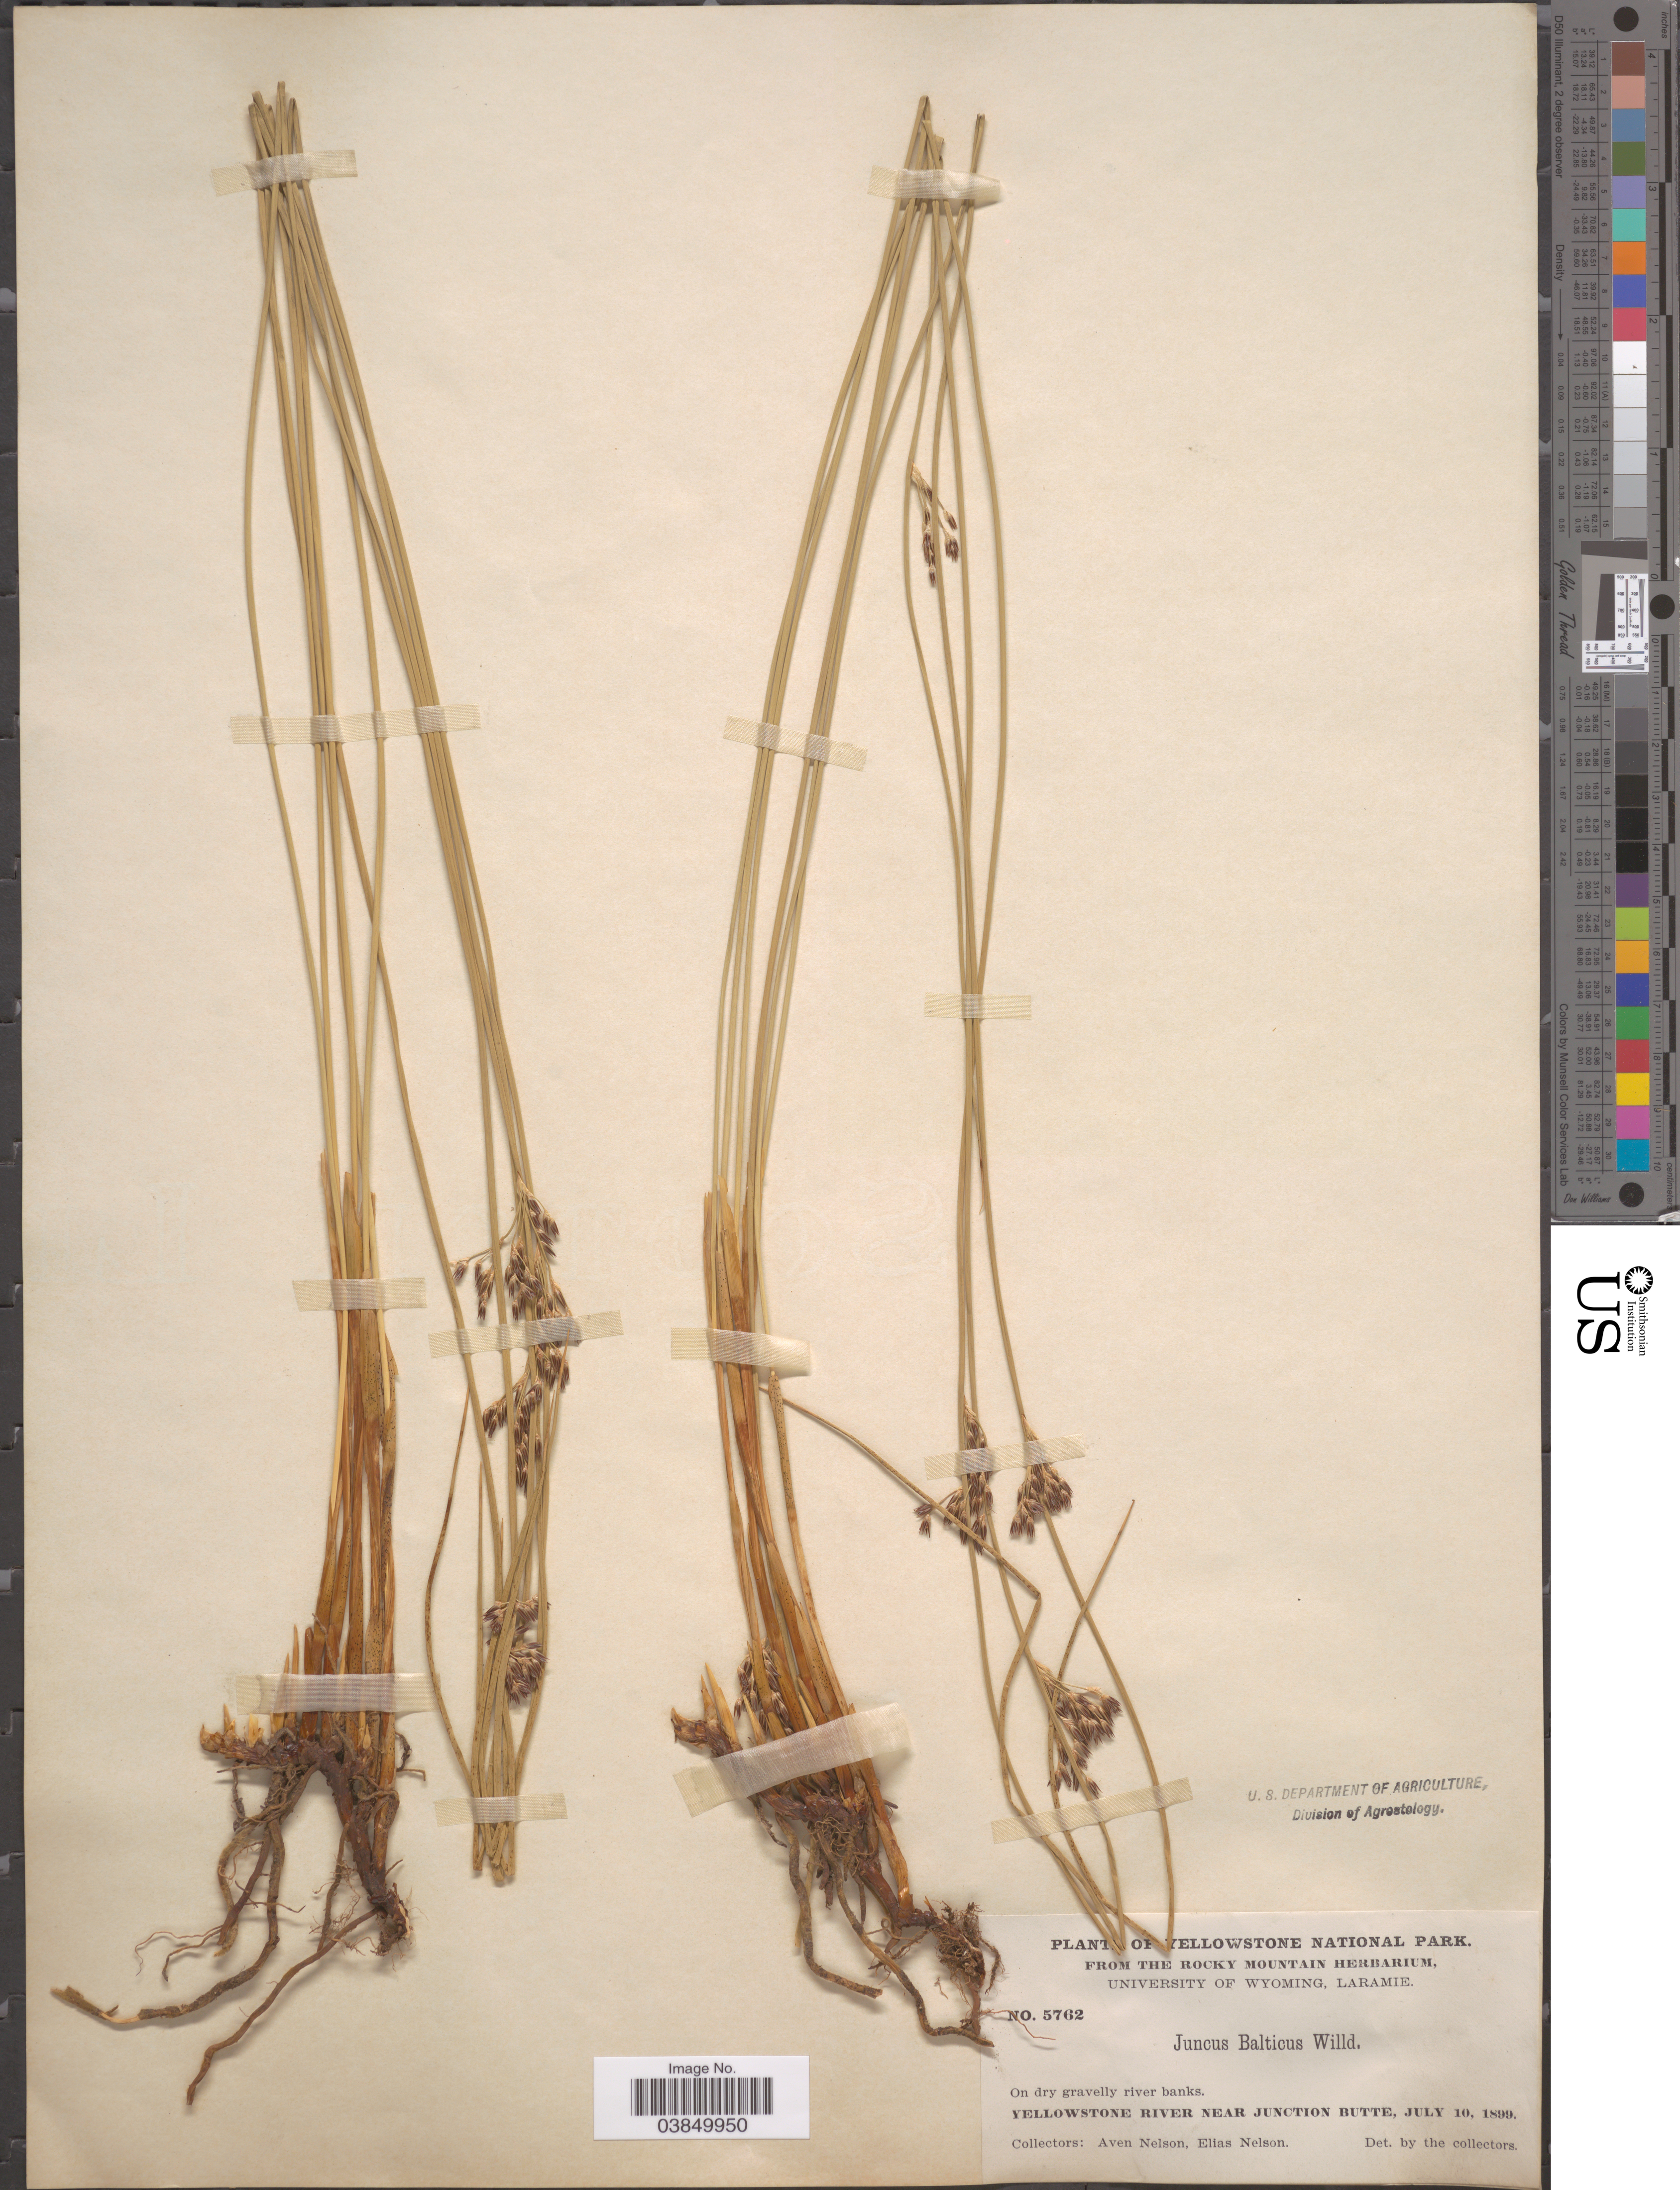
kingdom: Plantae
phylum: Tracheophyta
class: Liliopsida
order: Poales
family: Juncaceae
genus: Juncus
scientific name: Juncus balticus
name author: Willd.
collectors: A. Nelson & E. Nelson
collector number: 5762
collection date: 1899-07-10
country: United States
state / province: Wyoming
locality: Yellowstone National Park. Yellowstone River near junction Butte.